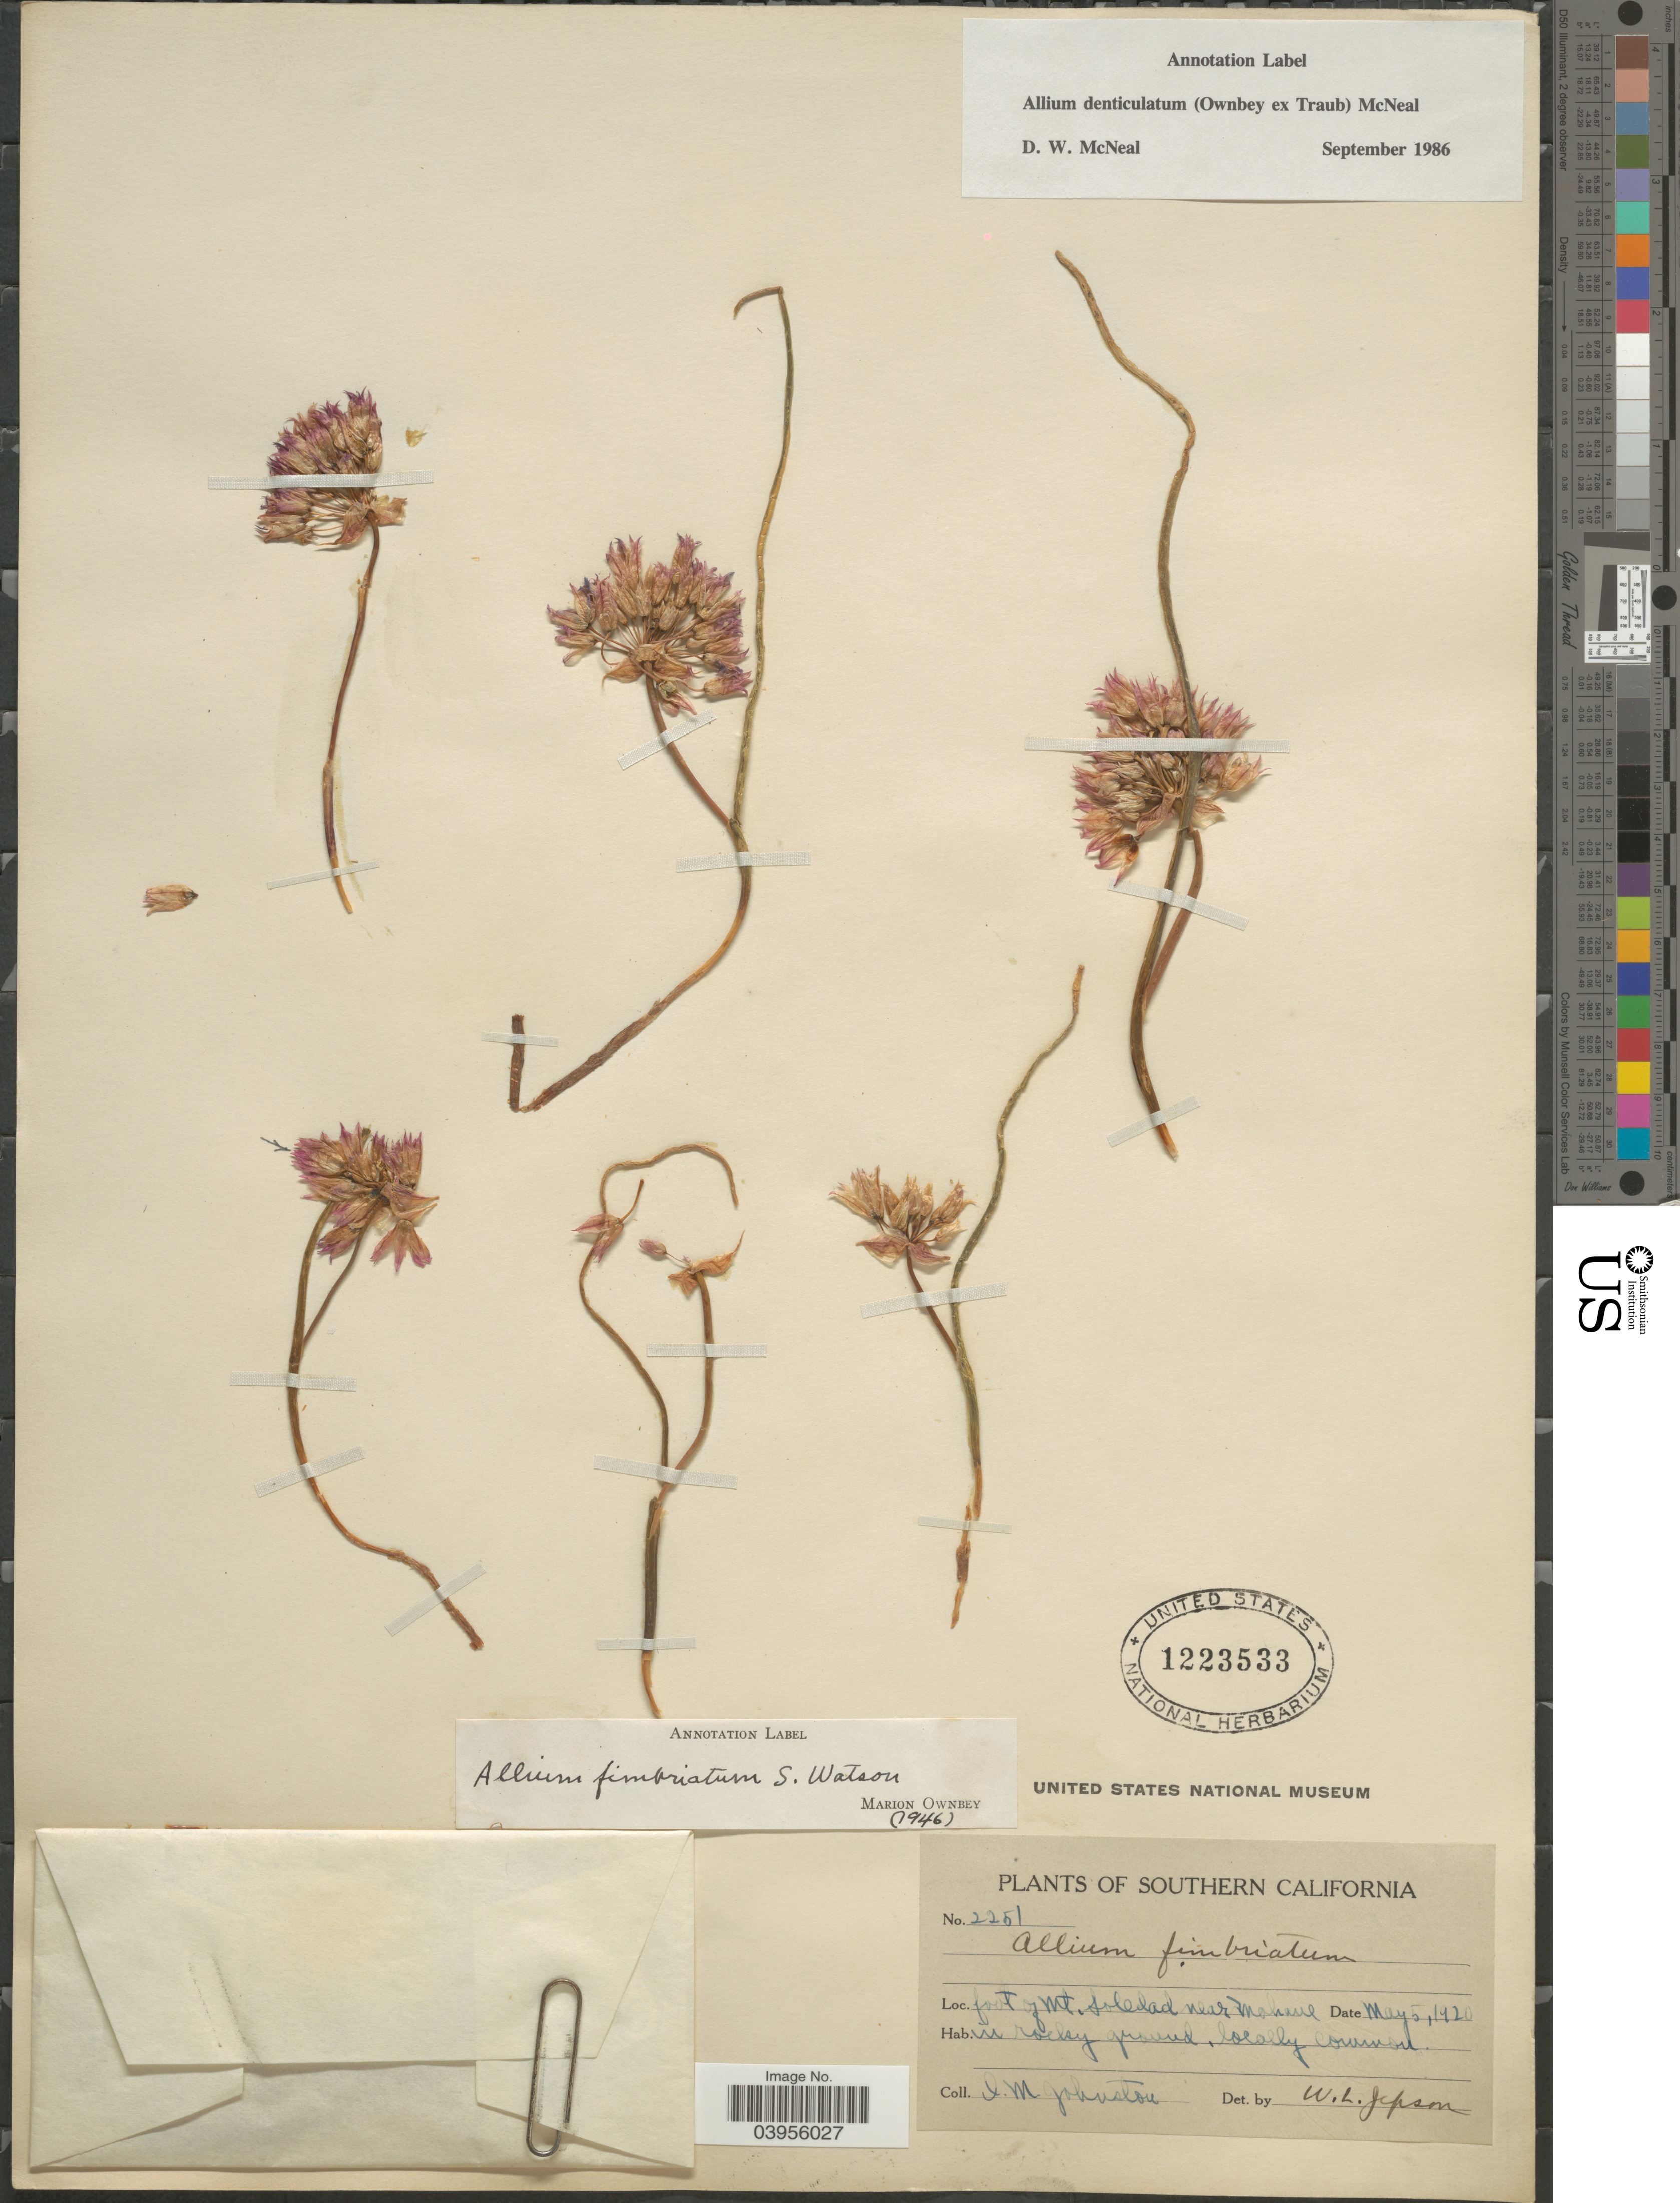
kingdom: Plantae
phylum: Tracheophyta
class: Liliopsida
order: Asparagales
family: Amaryllidaceae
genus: Allium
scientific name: Allium fimbriatum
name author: S. Watson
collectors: J. Johnston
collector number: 2251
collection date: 1920-05-05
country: United States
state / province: California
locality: Southern California. Foot of Mt. Soledad near Mohave.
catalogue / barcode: US 1223533